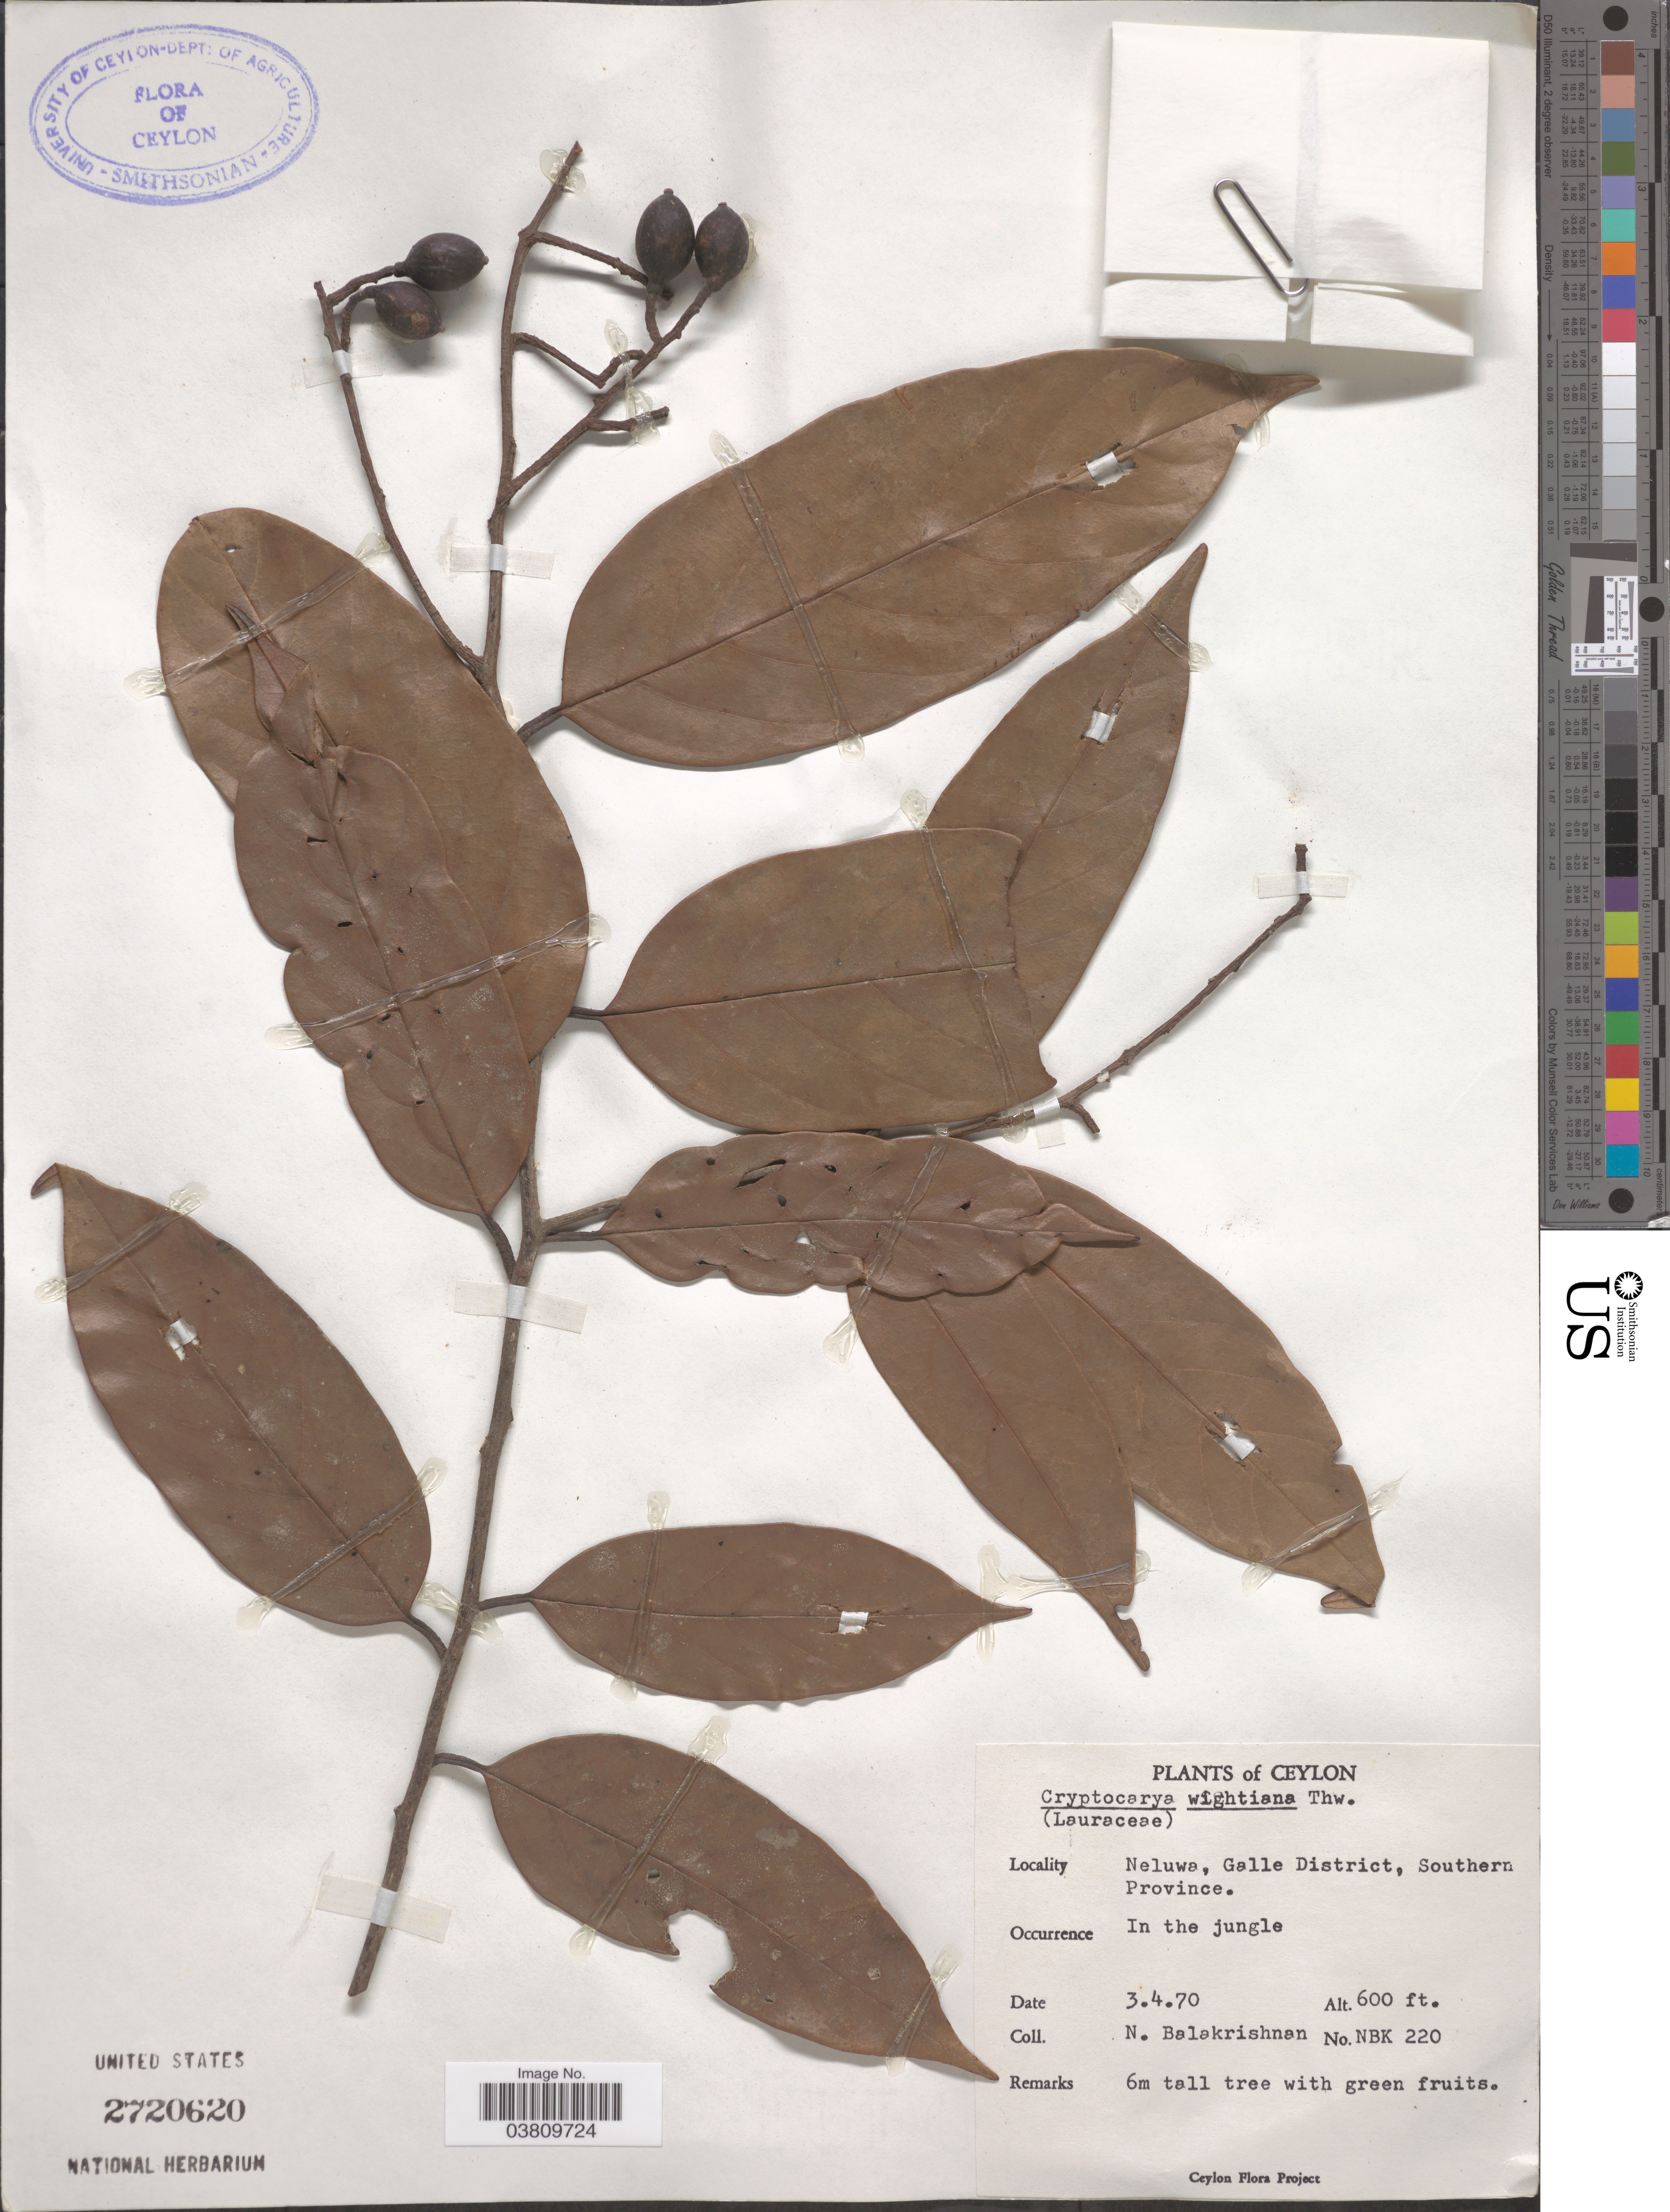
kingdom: Plantae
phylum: Tracheophyta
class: Magnoliopsida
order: Laurales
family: Lauraceae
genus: Cryptocarya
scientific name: Cryptocarya wightiana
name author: Thwaites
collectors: N. Balakrishnan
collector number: NBK220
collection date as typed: Transcribed d/m/y: 3/4/70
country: Sri Lanka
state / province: Southern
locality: Ceylon. Neluwa, Galle District.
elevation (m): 183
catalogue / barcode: US 2720620